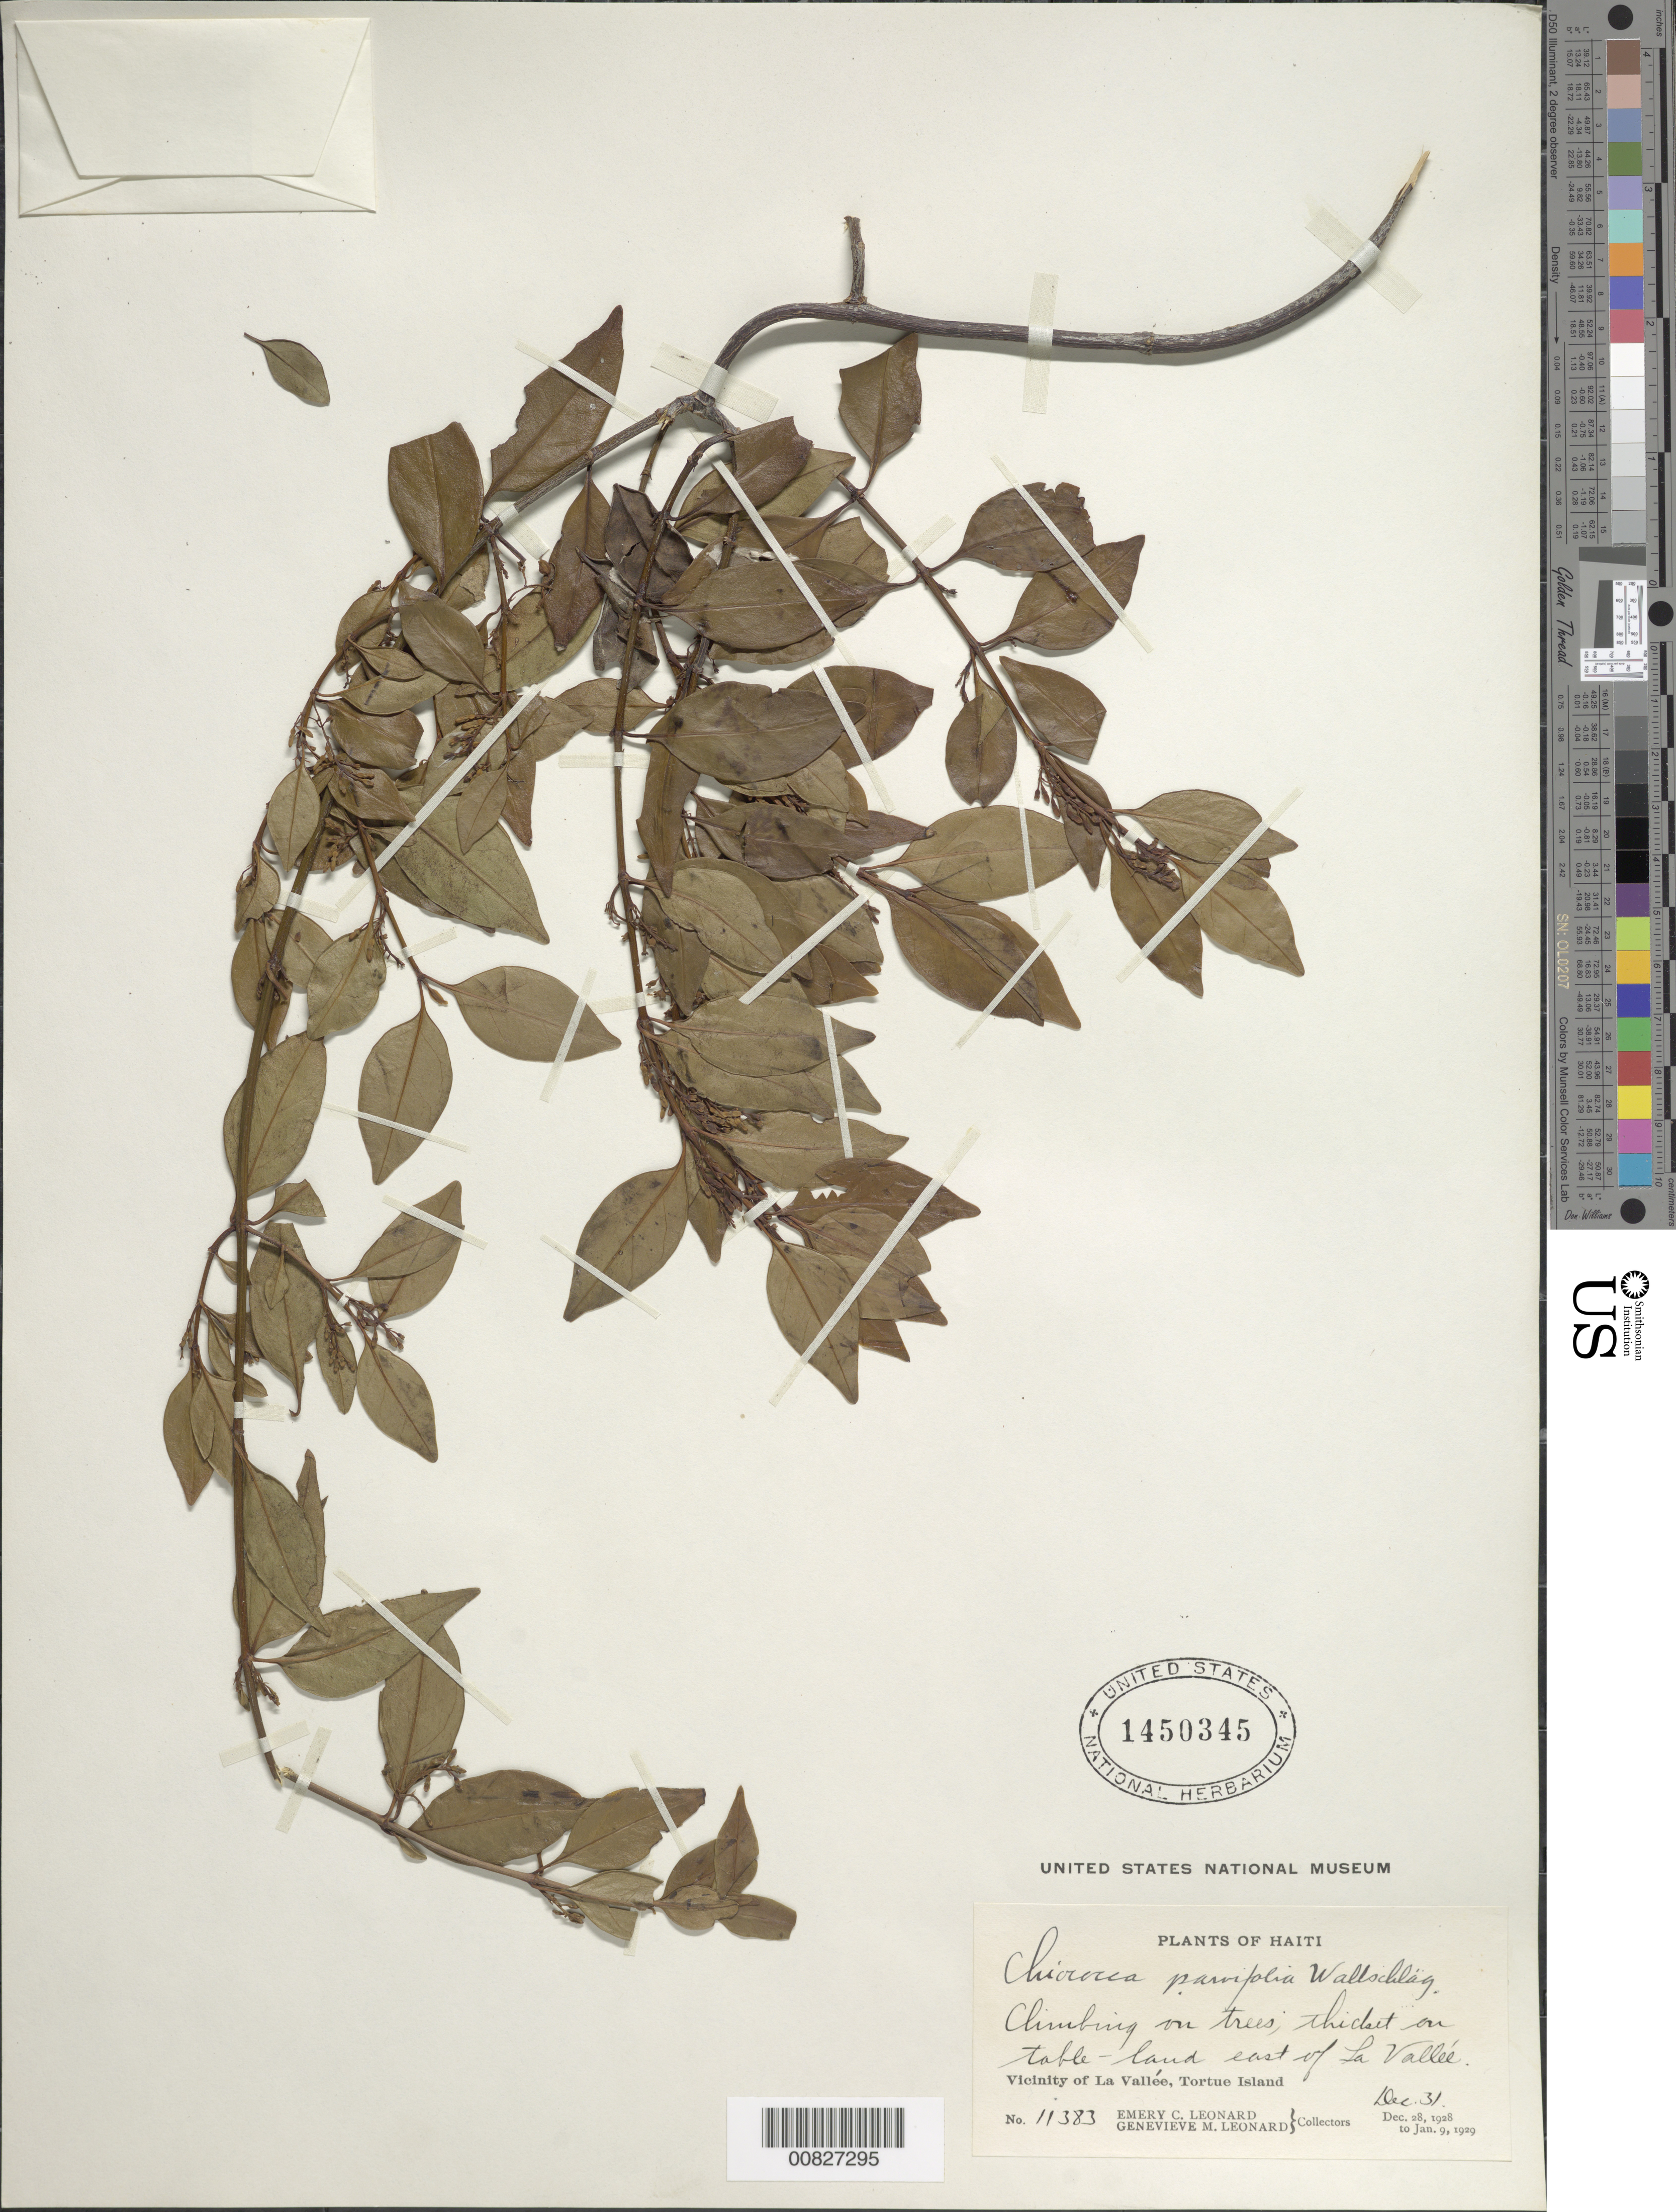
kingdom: Plantae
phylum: Tracheophyta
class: Magnoliopsida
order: Gentianales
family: Rubiaceae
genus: Chiococca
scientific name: Chiococca alba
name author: (L.) Hitchc.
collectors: E. C. Leonard & G. M. Leonard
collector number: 11383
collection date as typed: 31 Dec 1928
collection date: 1928-12-31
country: Haiti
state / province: Nord-Ouest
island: Île de la Tortue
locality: Vicinity of La Vallée, E of city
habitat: On trees in thicket on table-land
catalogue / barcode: US 1450345